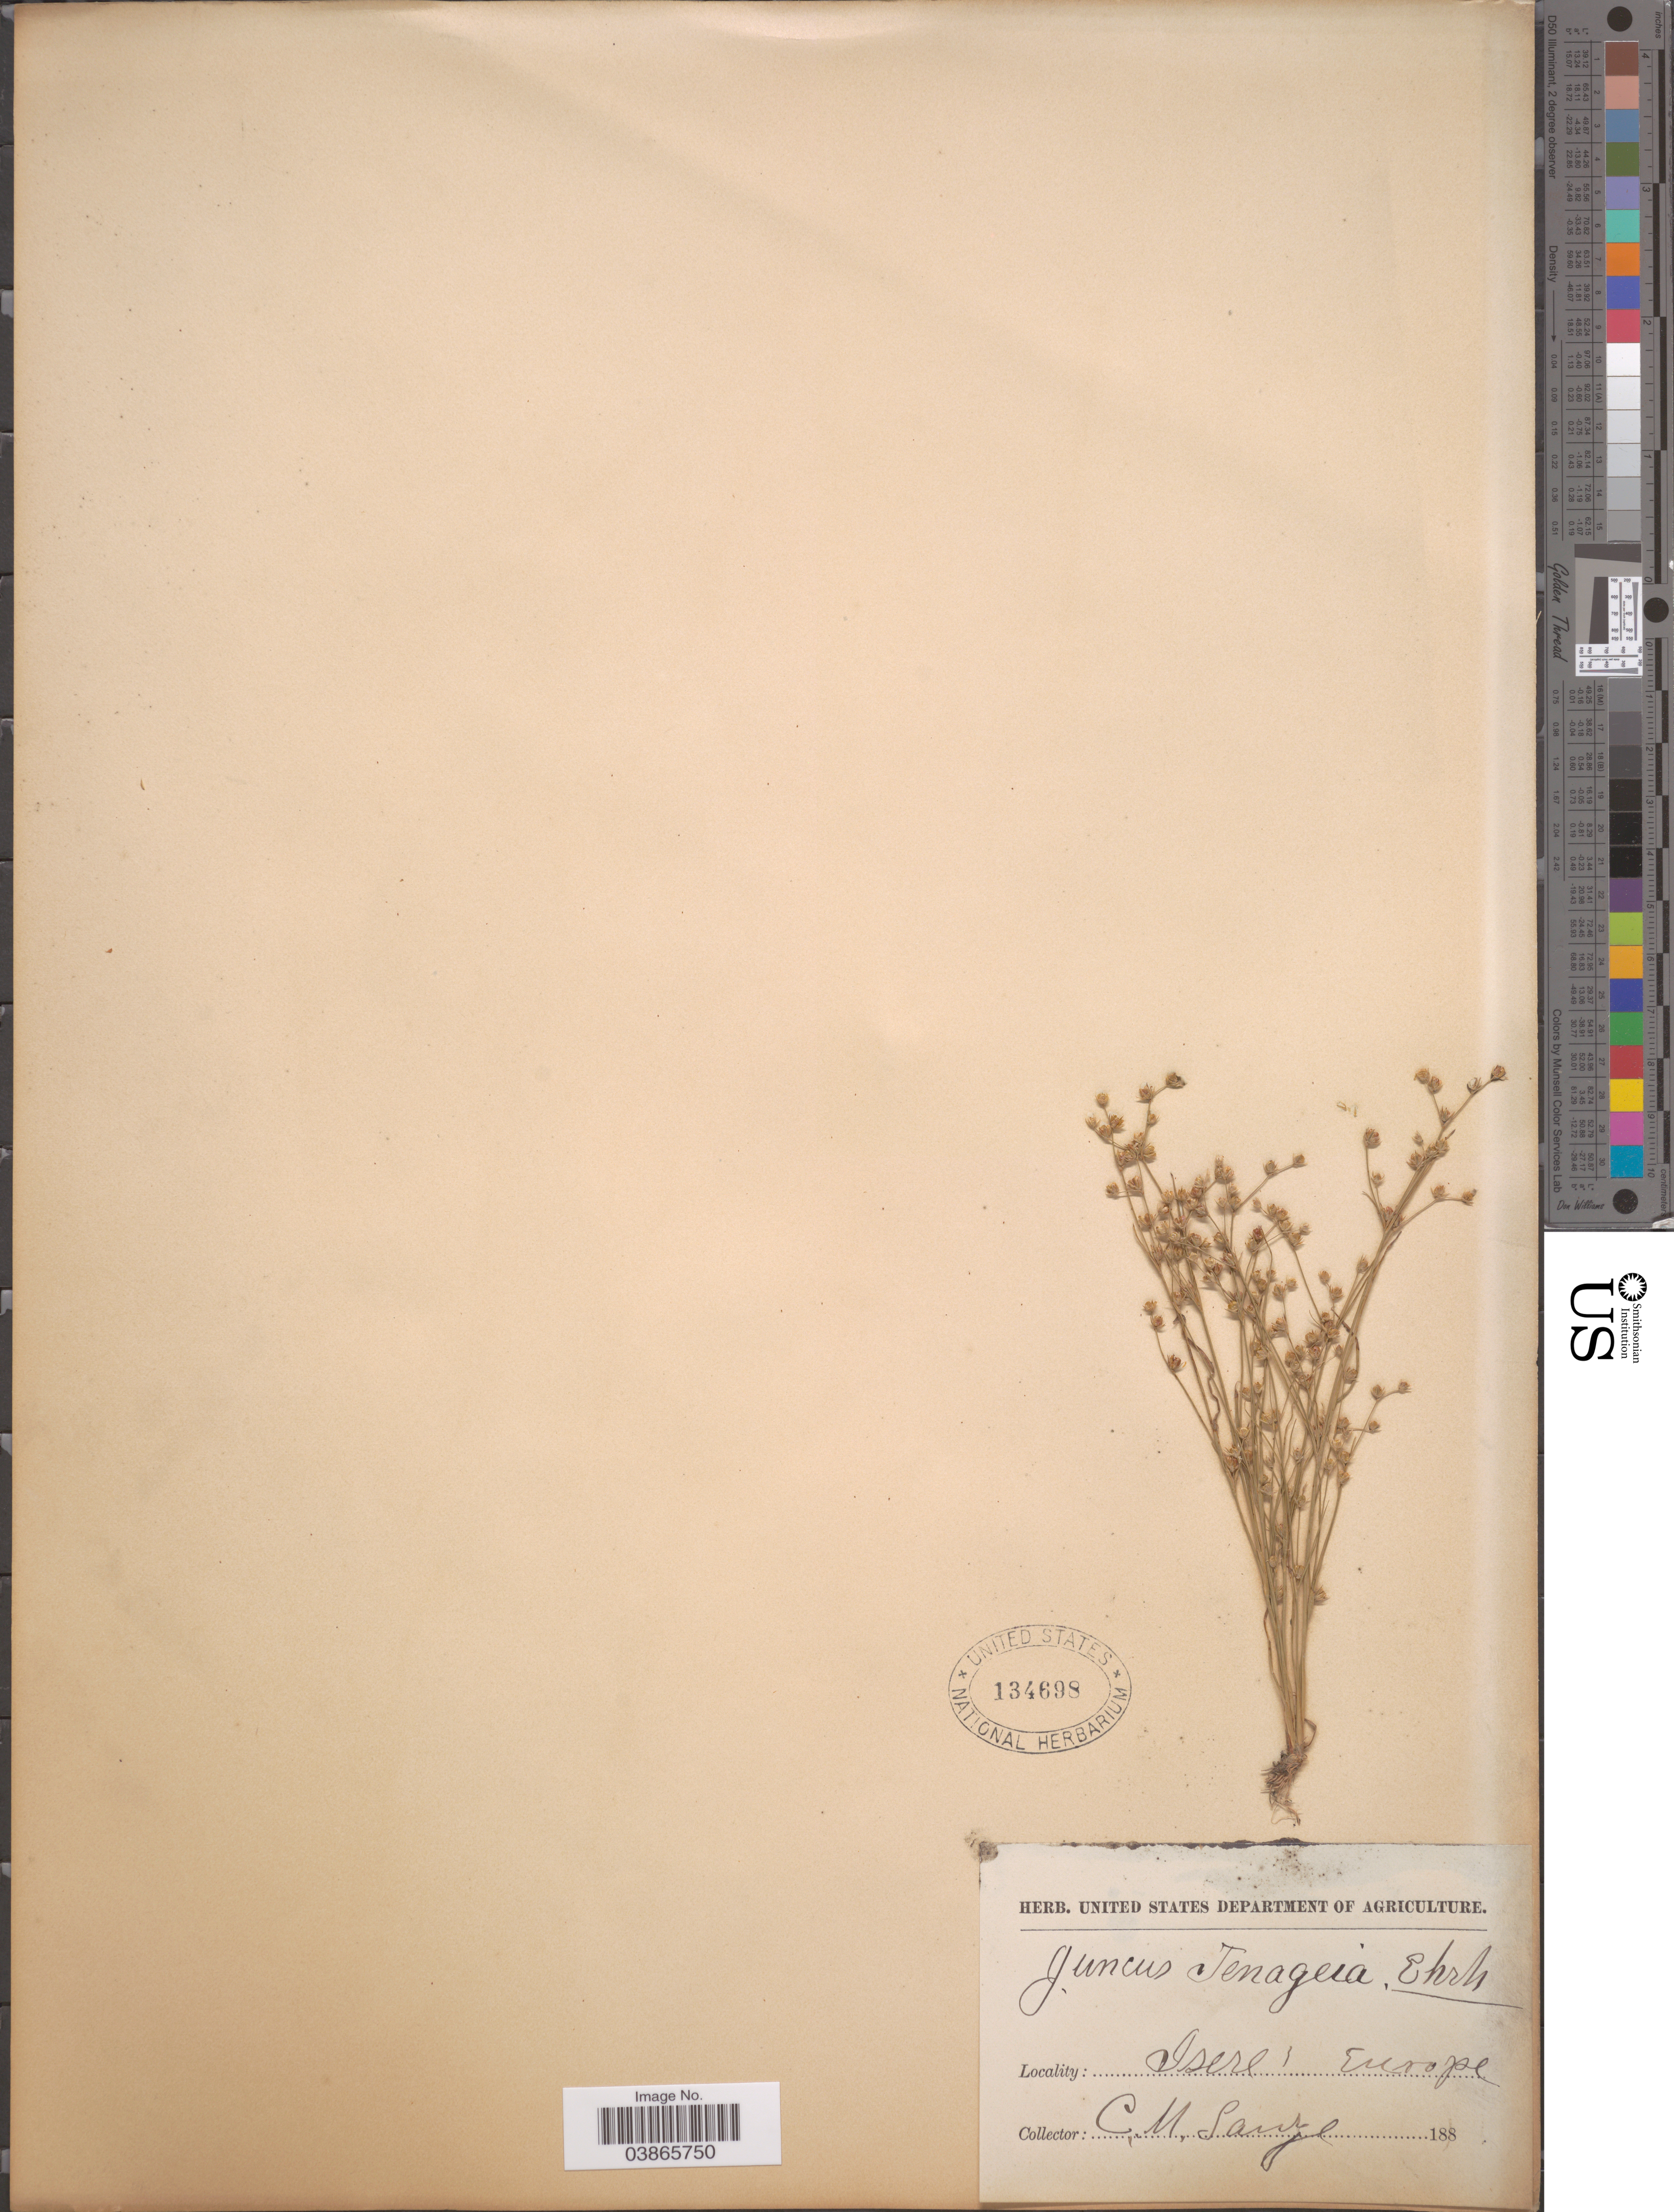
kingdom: Plantae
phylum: Tracheophyta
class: Liliopsida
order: Poales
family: Juncaceae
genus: Juncus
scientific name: Juncus tenageia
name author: Ehrh. ex L. f.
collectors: C. Sauzé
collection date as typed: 188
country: France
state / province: Auvergne-Rhône-Alpes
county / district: Isère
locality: Isere. Europe.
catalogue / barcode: US 134698